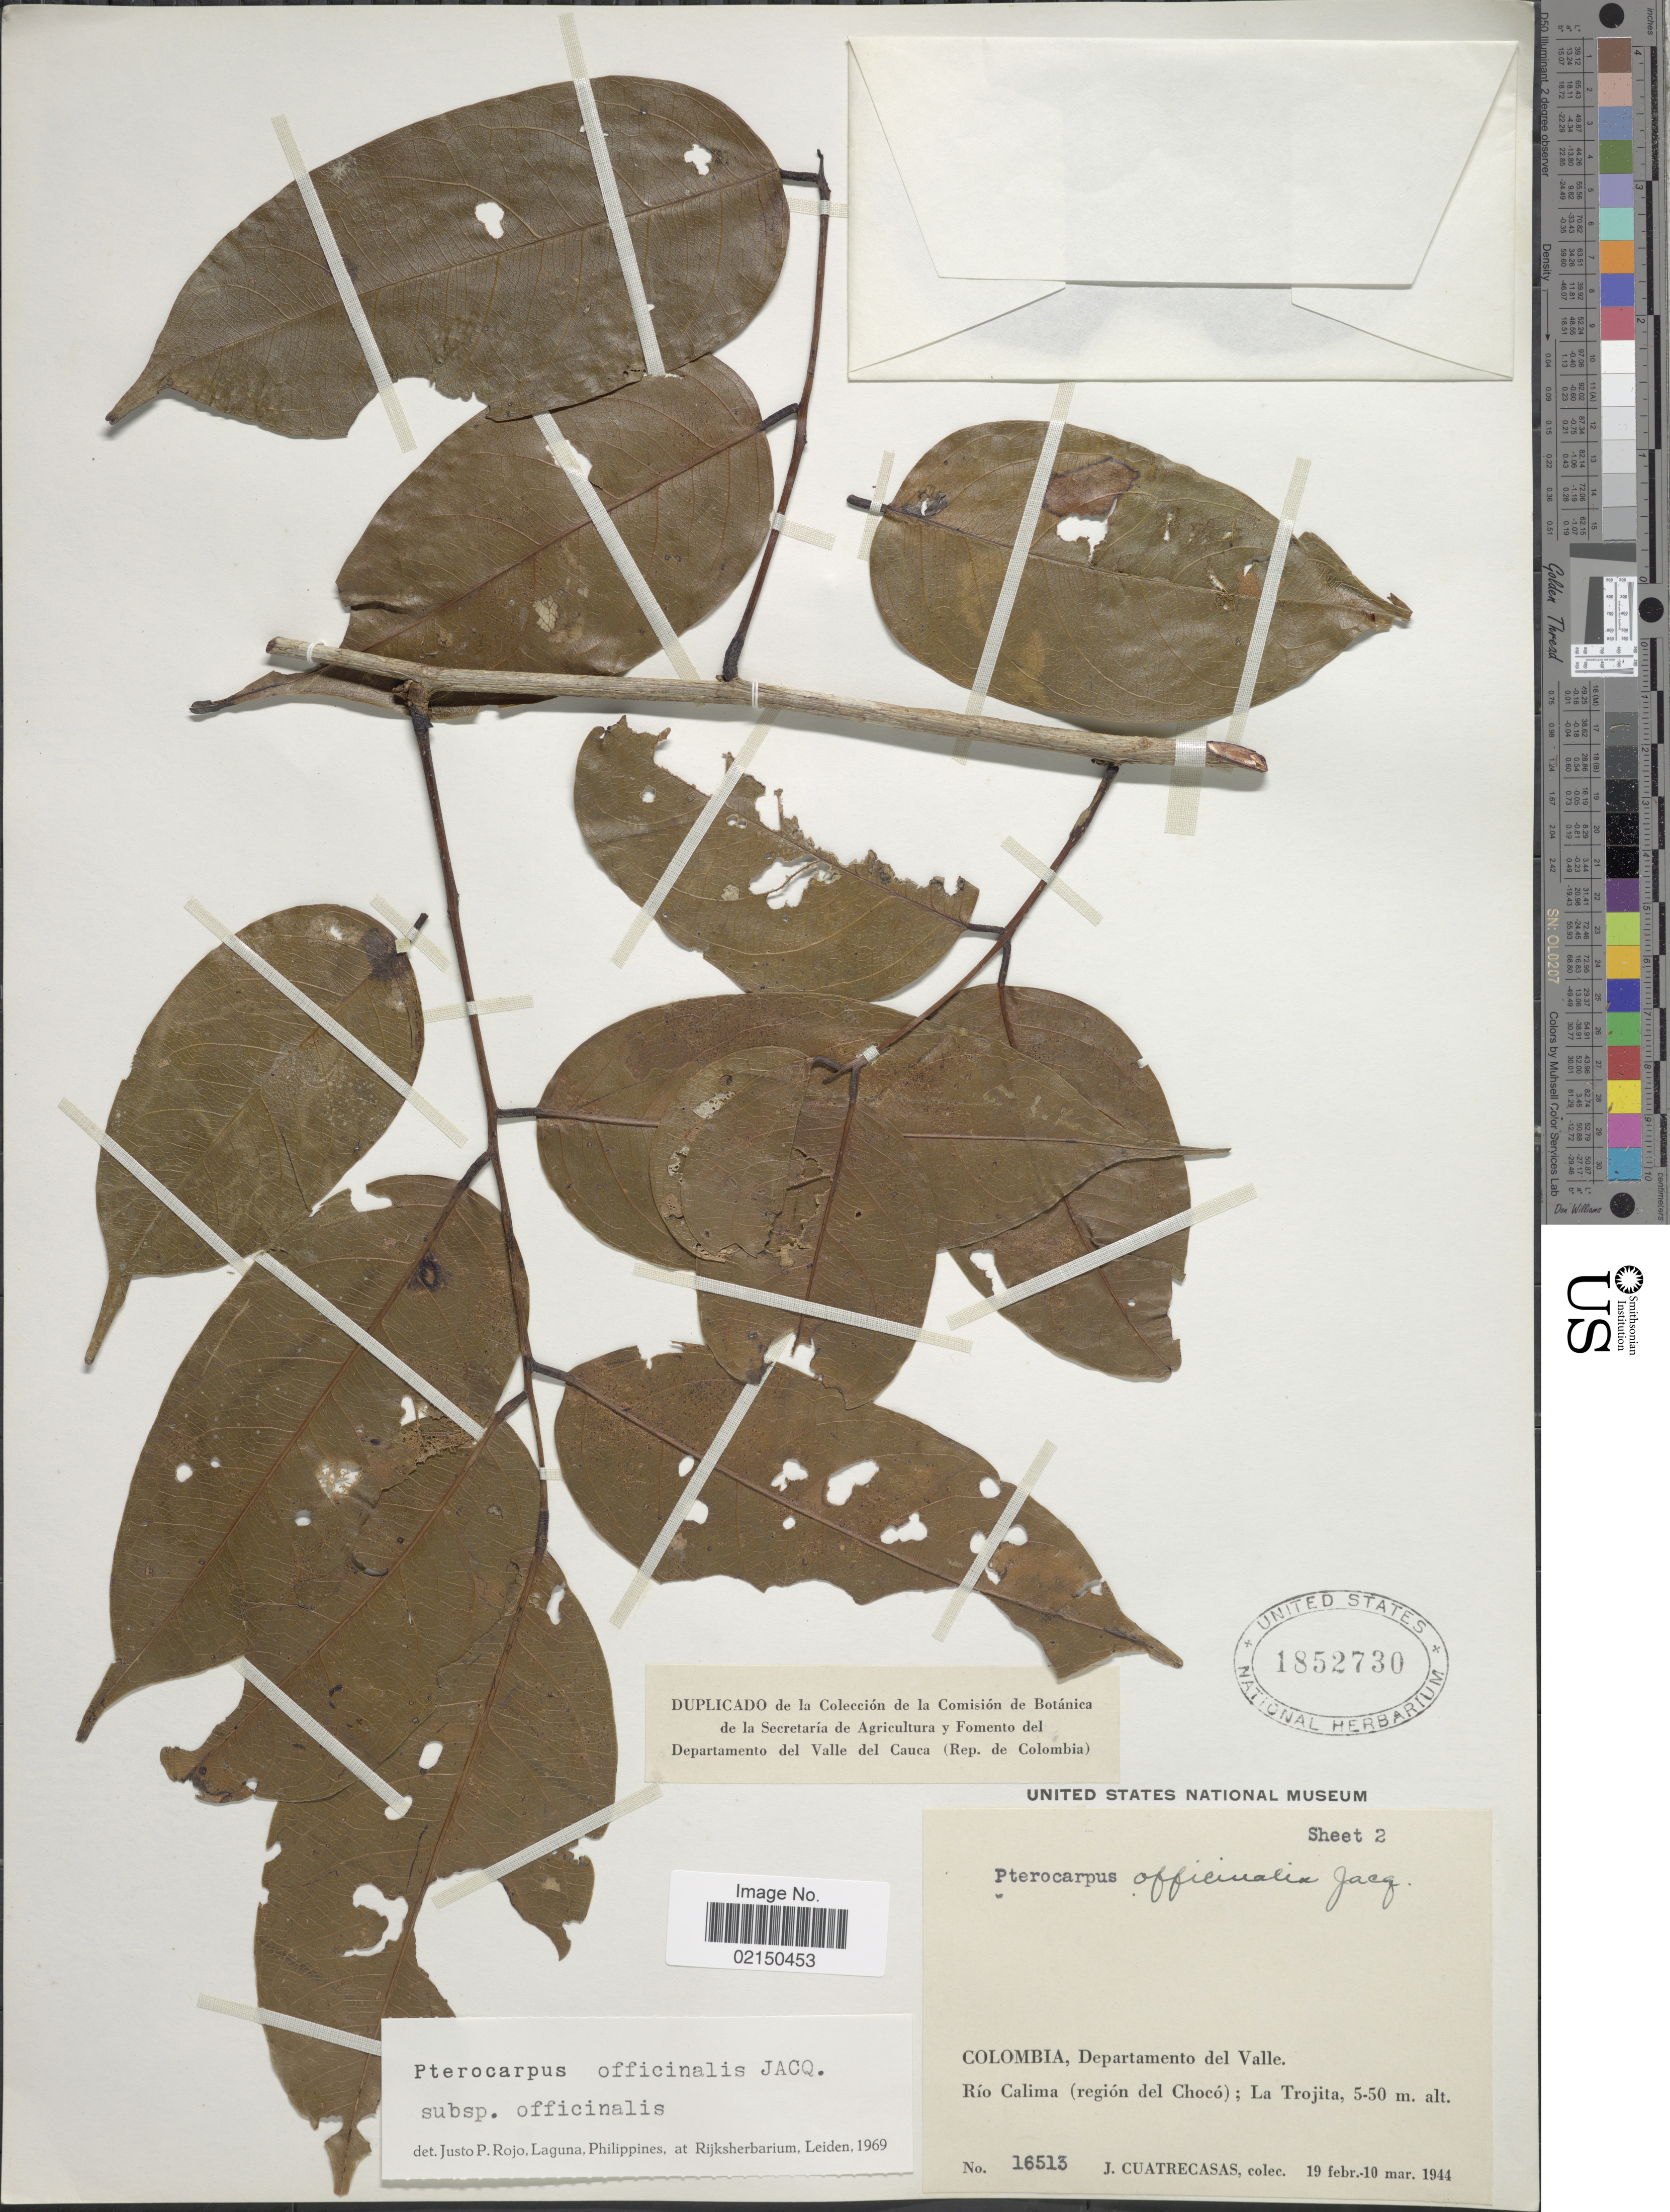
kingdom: Plantae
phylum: Tracheophyta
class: Magnoliopsida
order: Fabales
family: Fabaceae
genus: Pterocarpus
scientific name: Pterocarpus officinalis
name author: Jacq.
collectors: J. Cuatrecasas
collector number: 16513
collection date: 1944-02-19/1944-03-10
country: Colombia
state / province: Valle del Cauca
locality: Departamento del Valle, Rio Calima (region del Choco); La Trojita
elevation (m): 5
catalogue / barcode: US 1852730